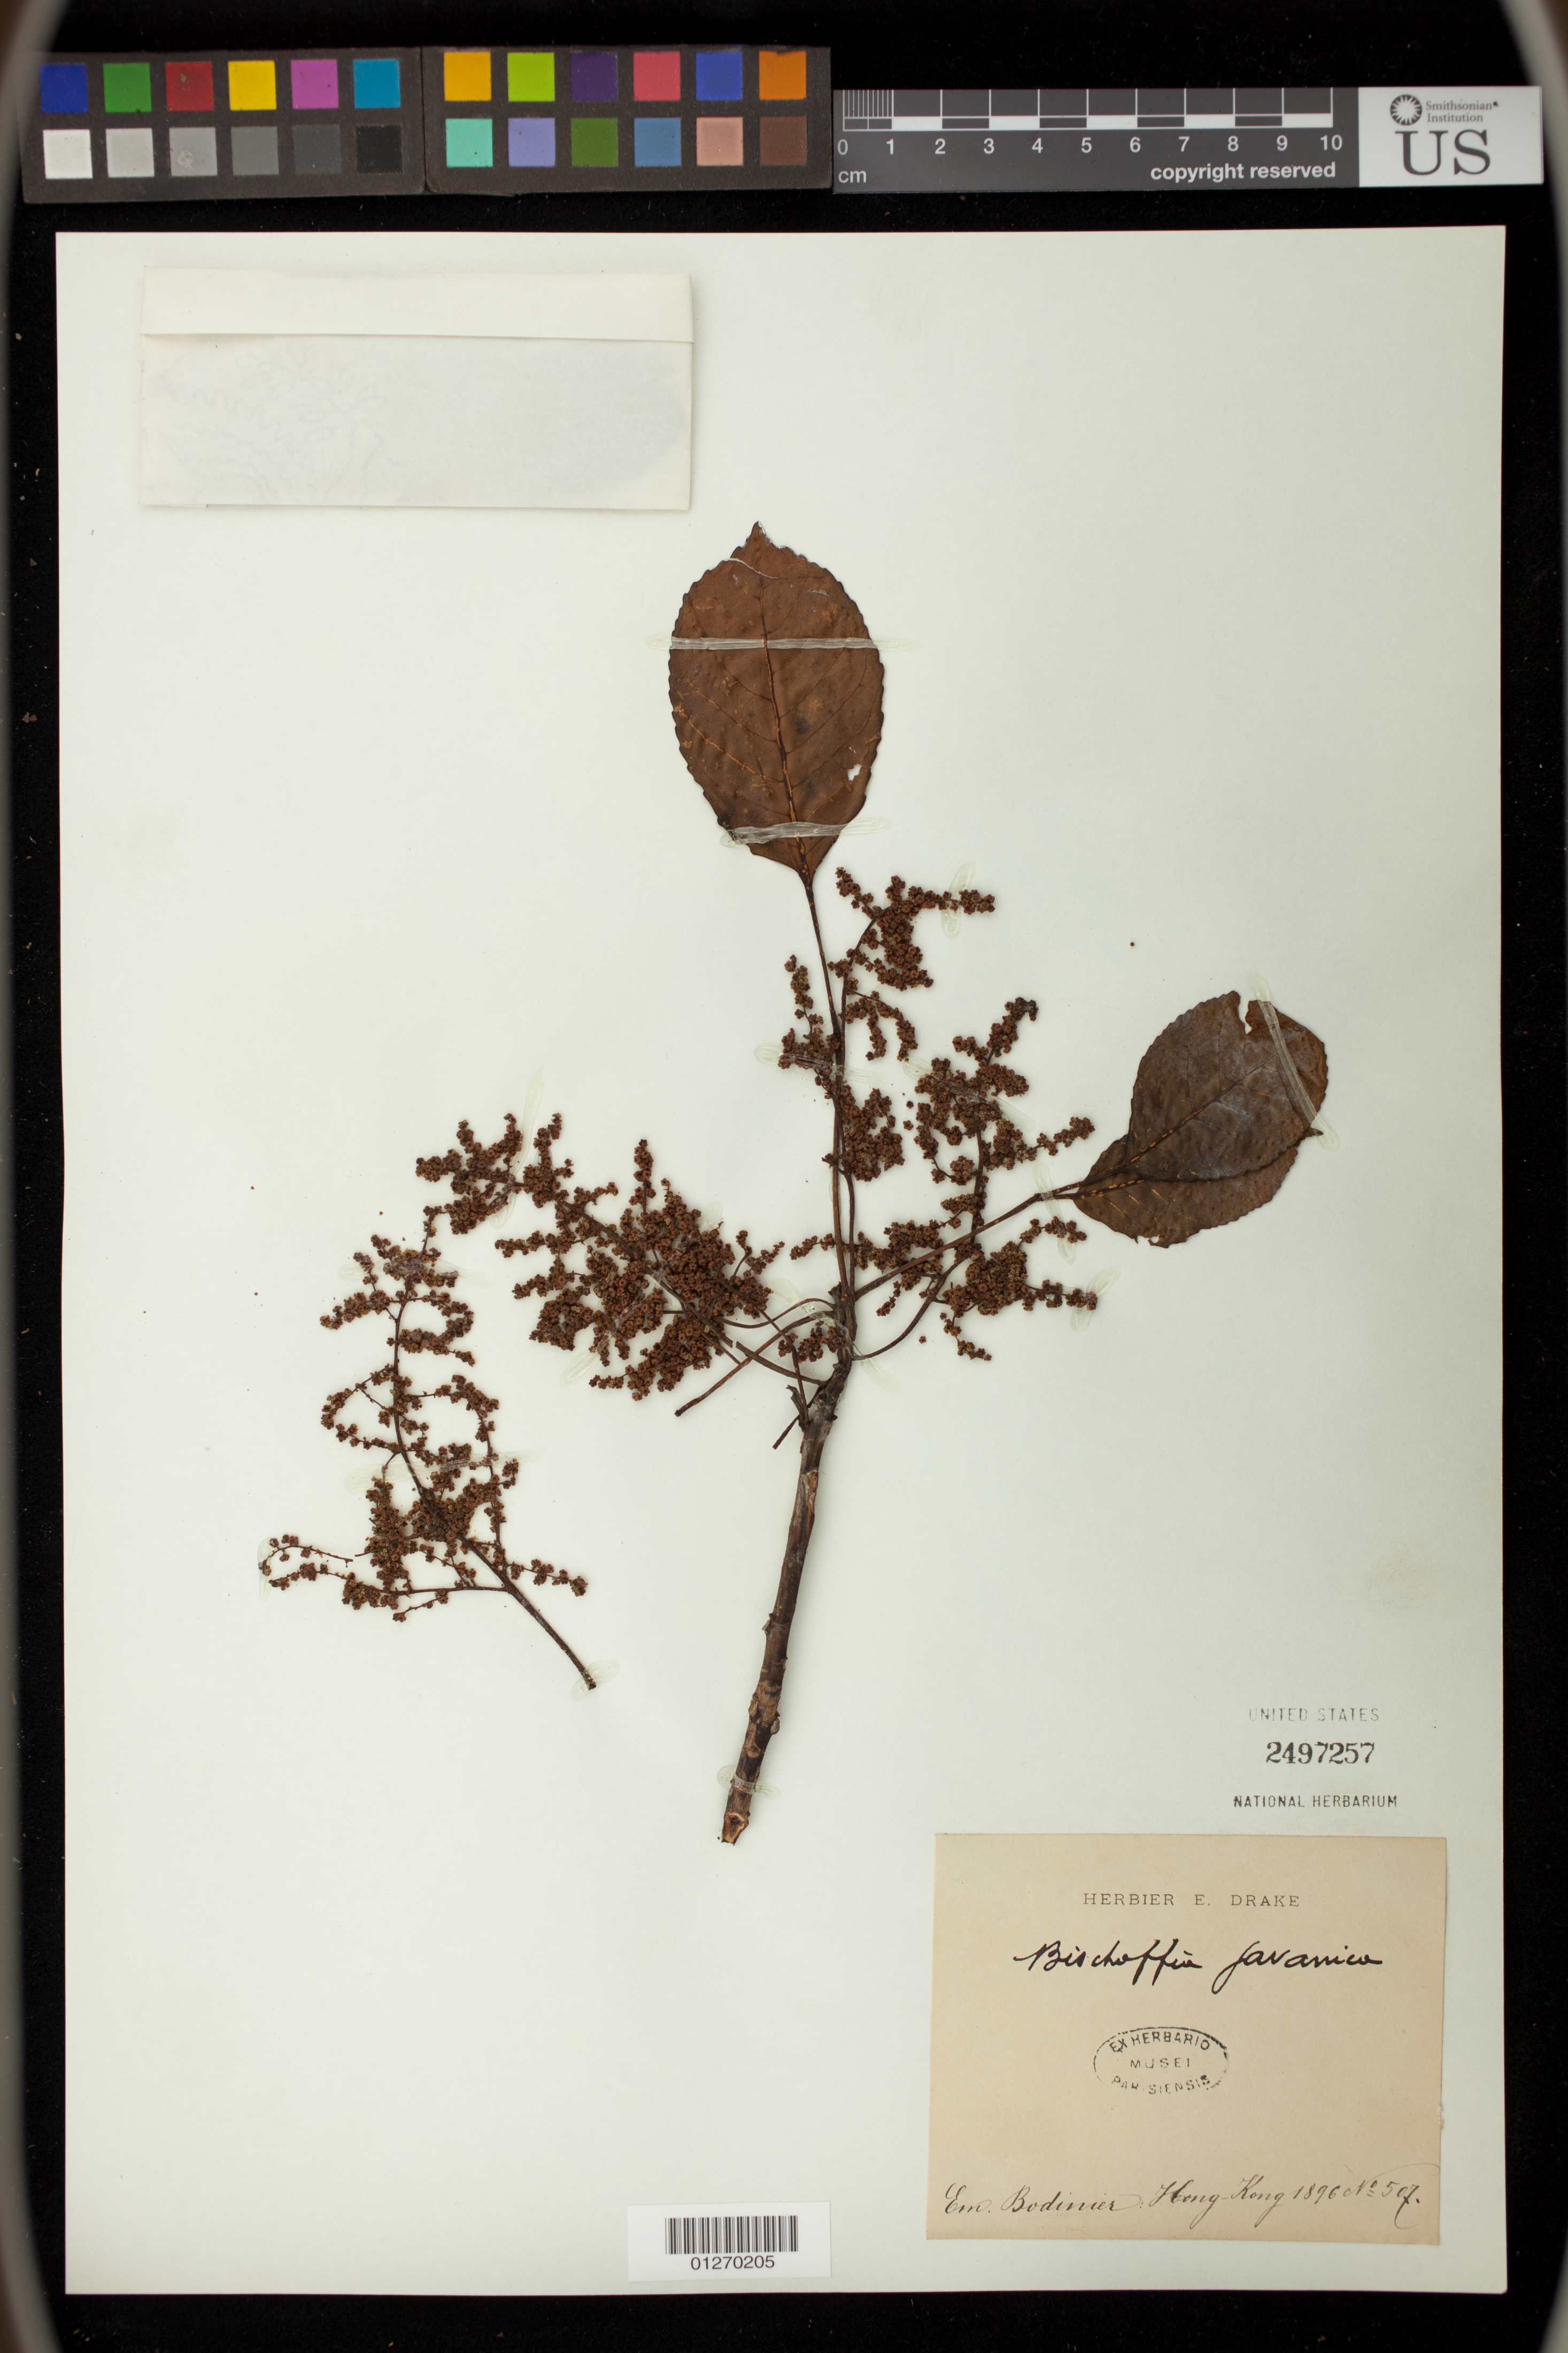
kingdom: Plantae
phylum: Tracheophyta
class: Magnoliopsida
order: Malpighiales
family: Phyllanthaceae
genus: Bischofia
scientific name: Bischofia javanica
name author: Blume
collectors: E. M. Bodinier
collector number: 507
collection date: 1896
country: China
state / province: Hong Kong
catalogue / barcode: US 2497257